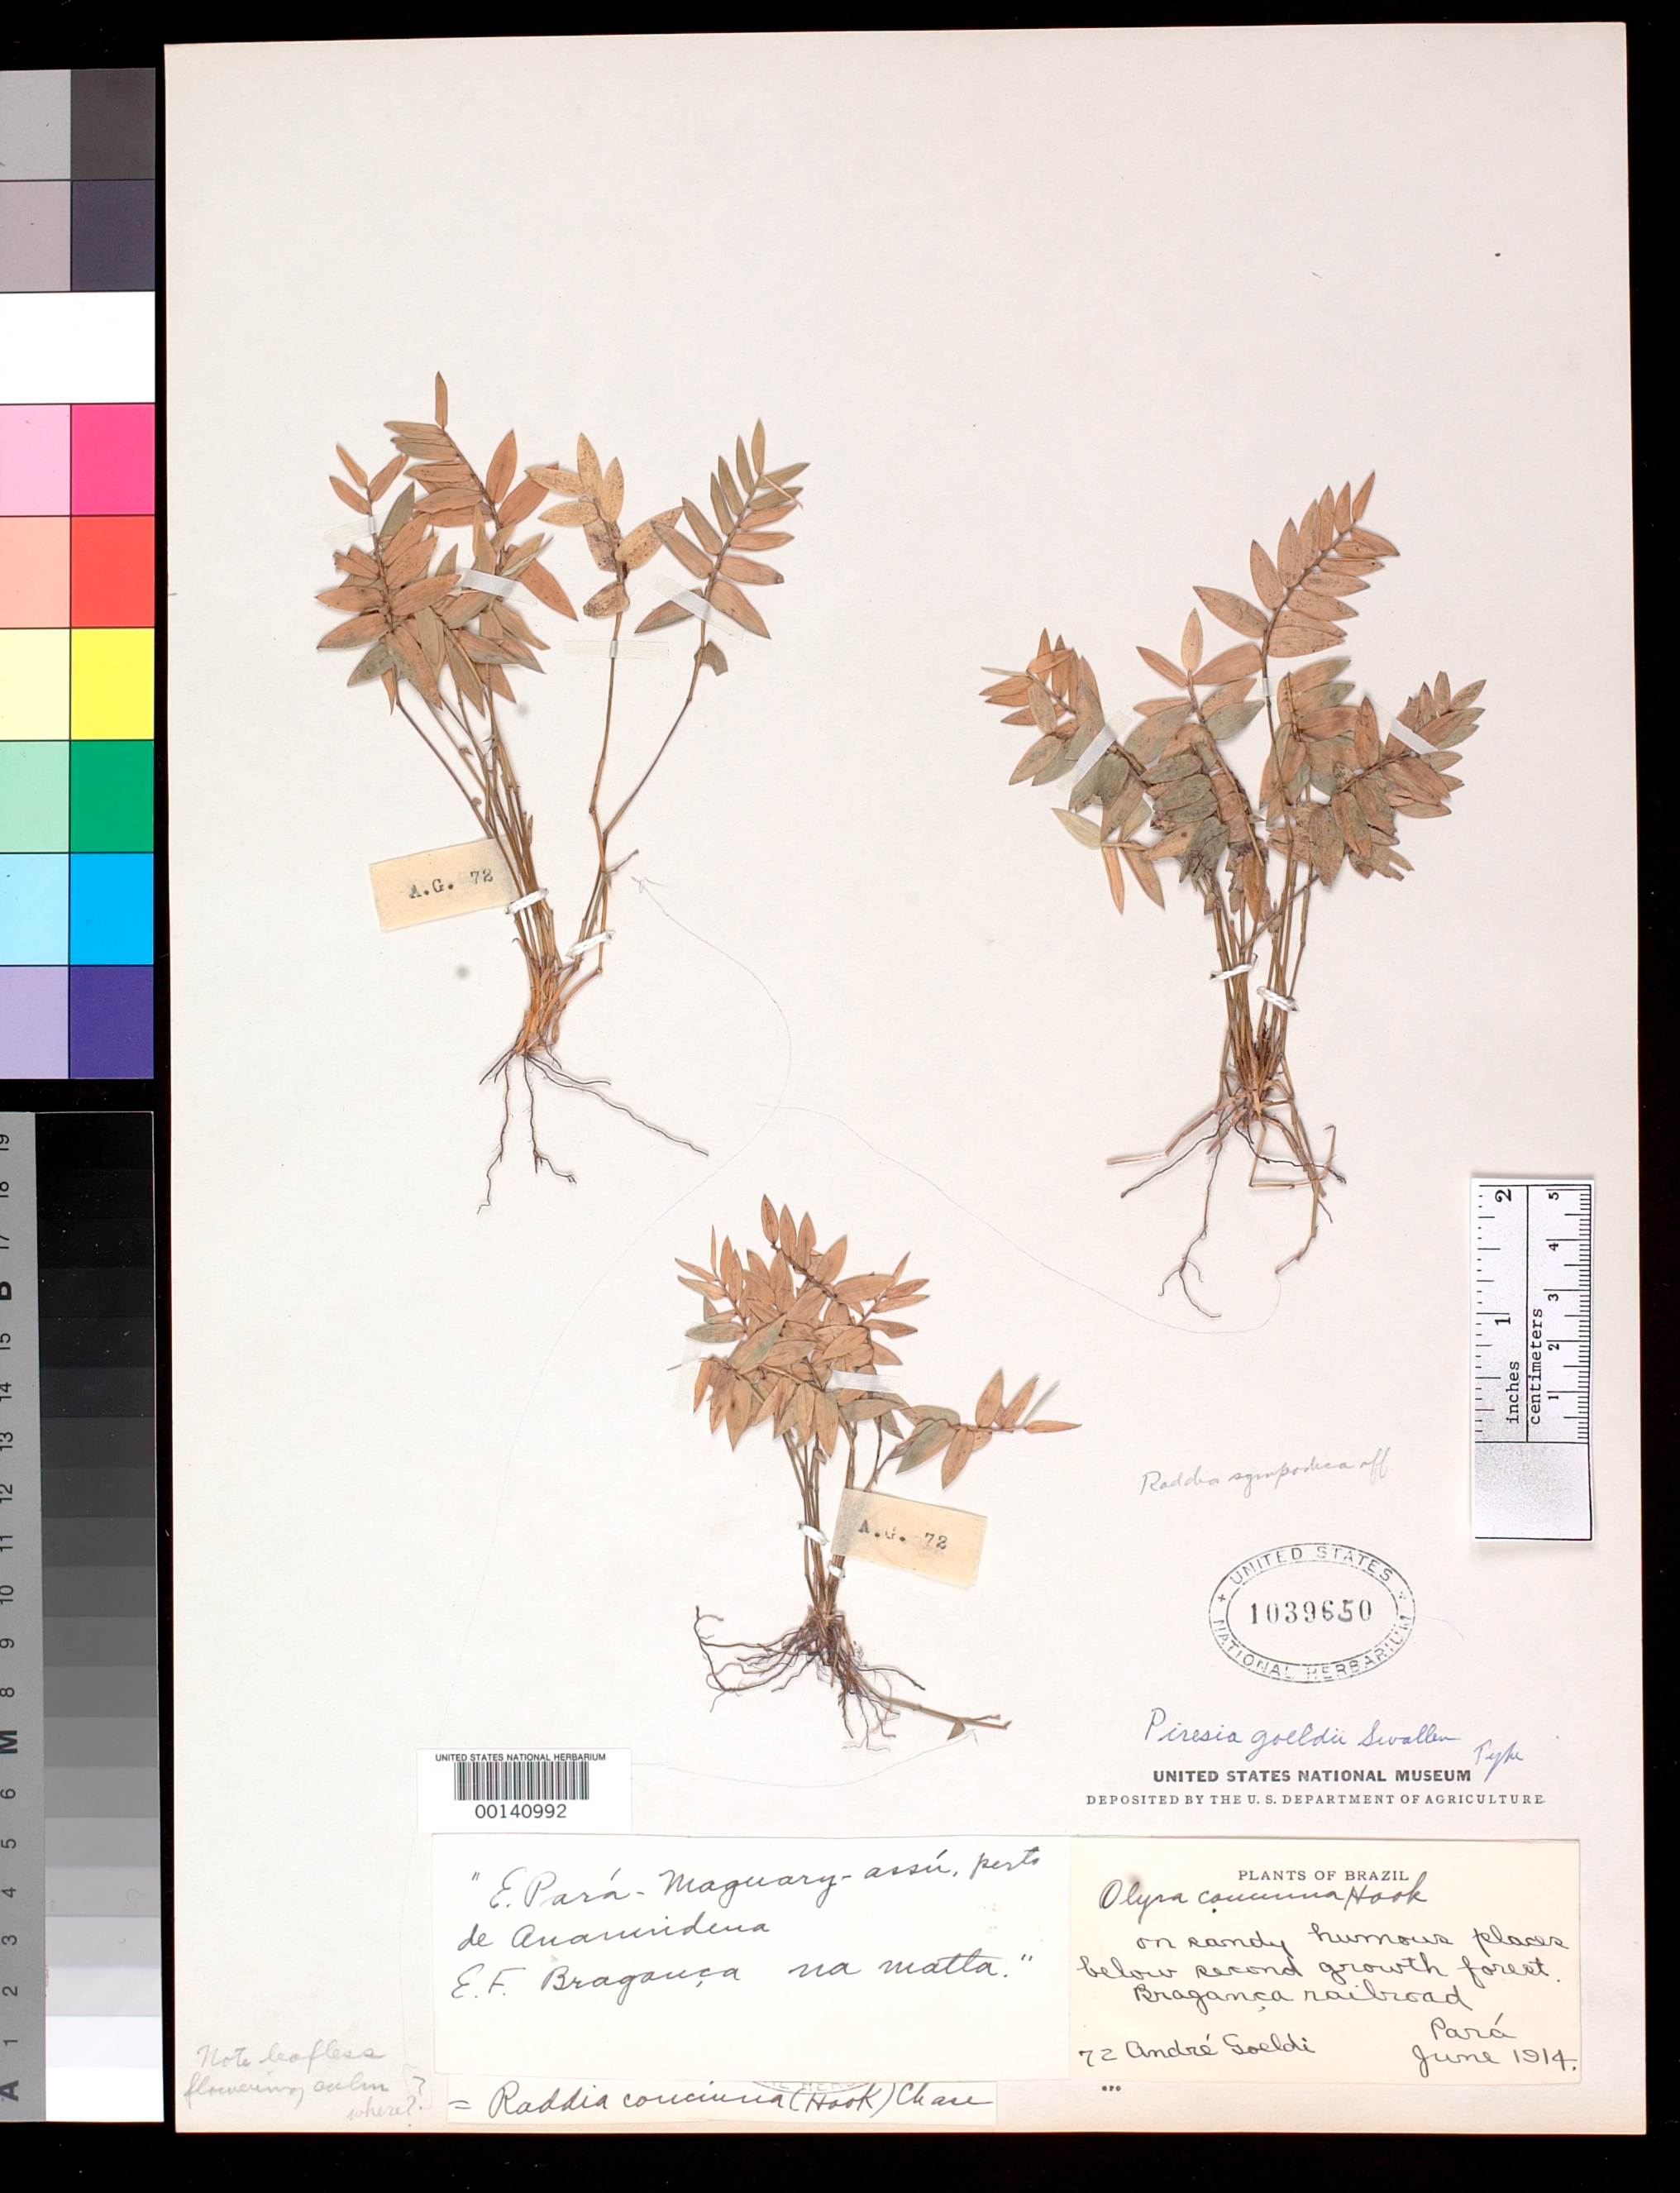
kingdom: Plantae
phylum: Tracheophyta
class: Liliopsida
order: Poales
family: Poaceae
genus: Piresia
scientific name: Piresia goeldii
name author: Swallen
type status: Holotype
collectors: E. Goeldi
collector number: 72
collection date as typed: Jun 1914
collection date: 1914-06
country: Brazil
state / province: Pará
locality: Braganca railroad.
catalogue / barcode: US 1039650